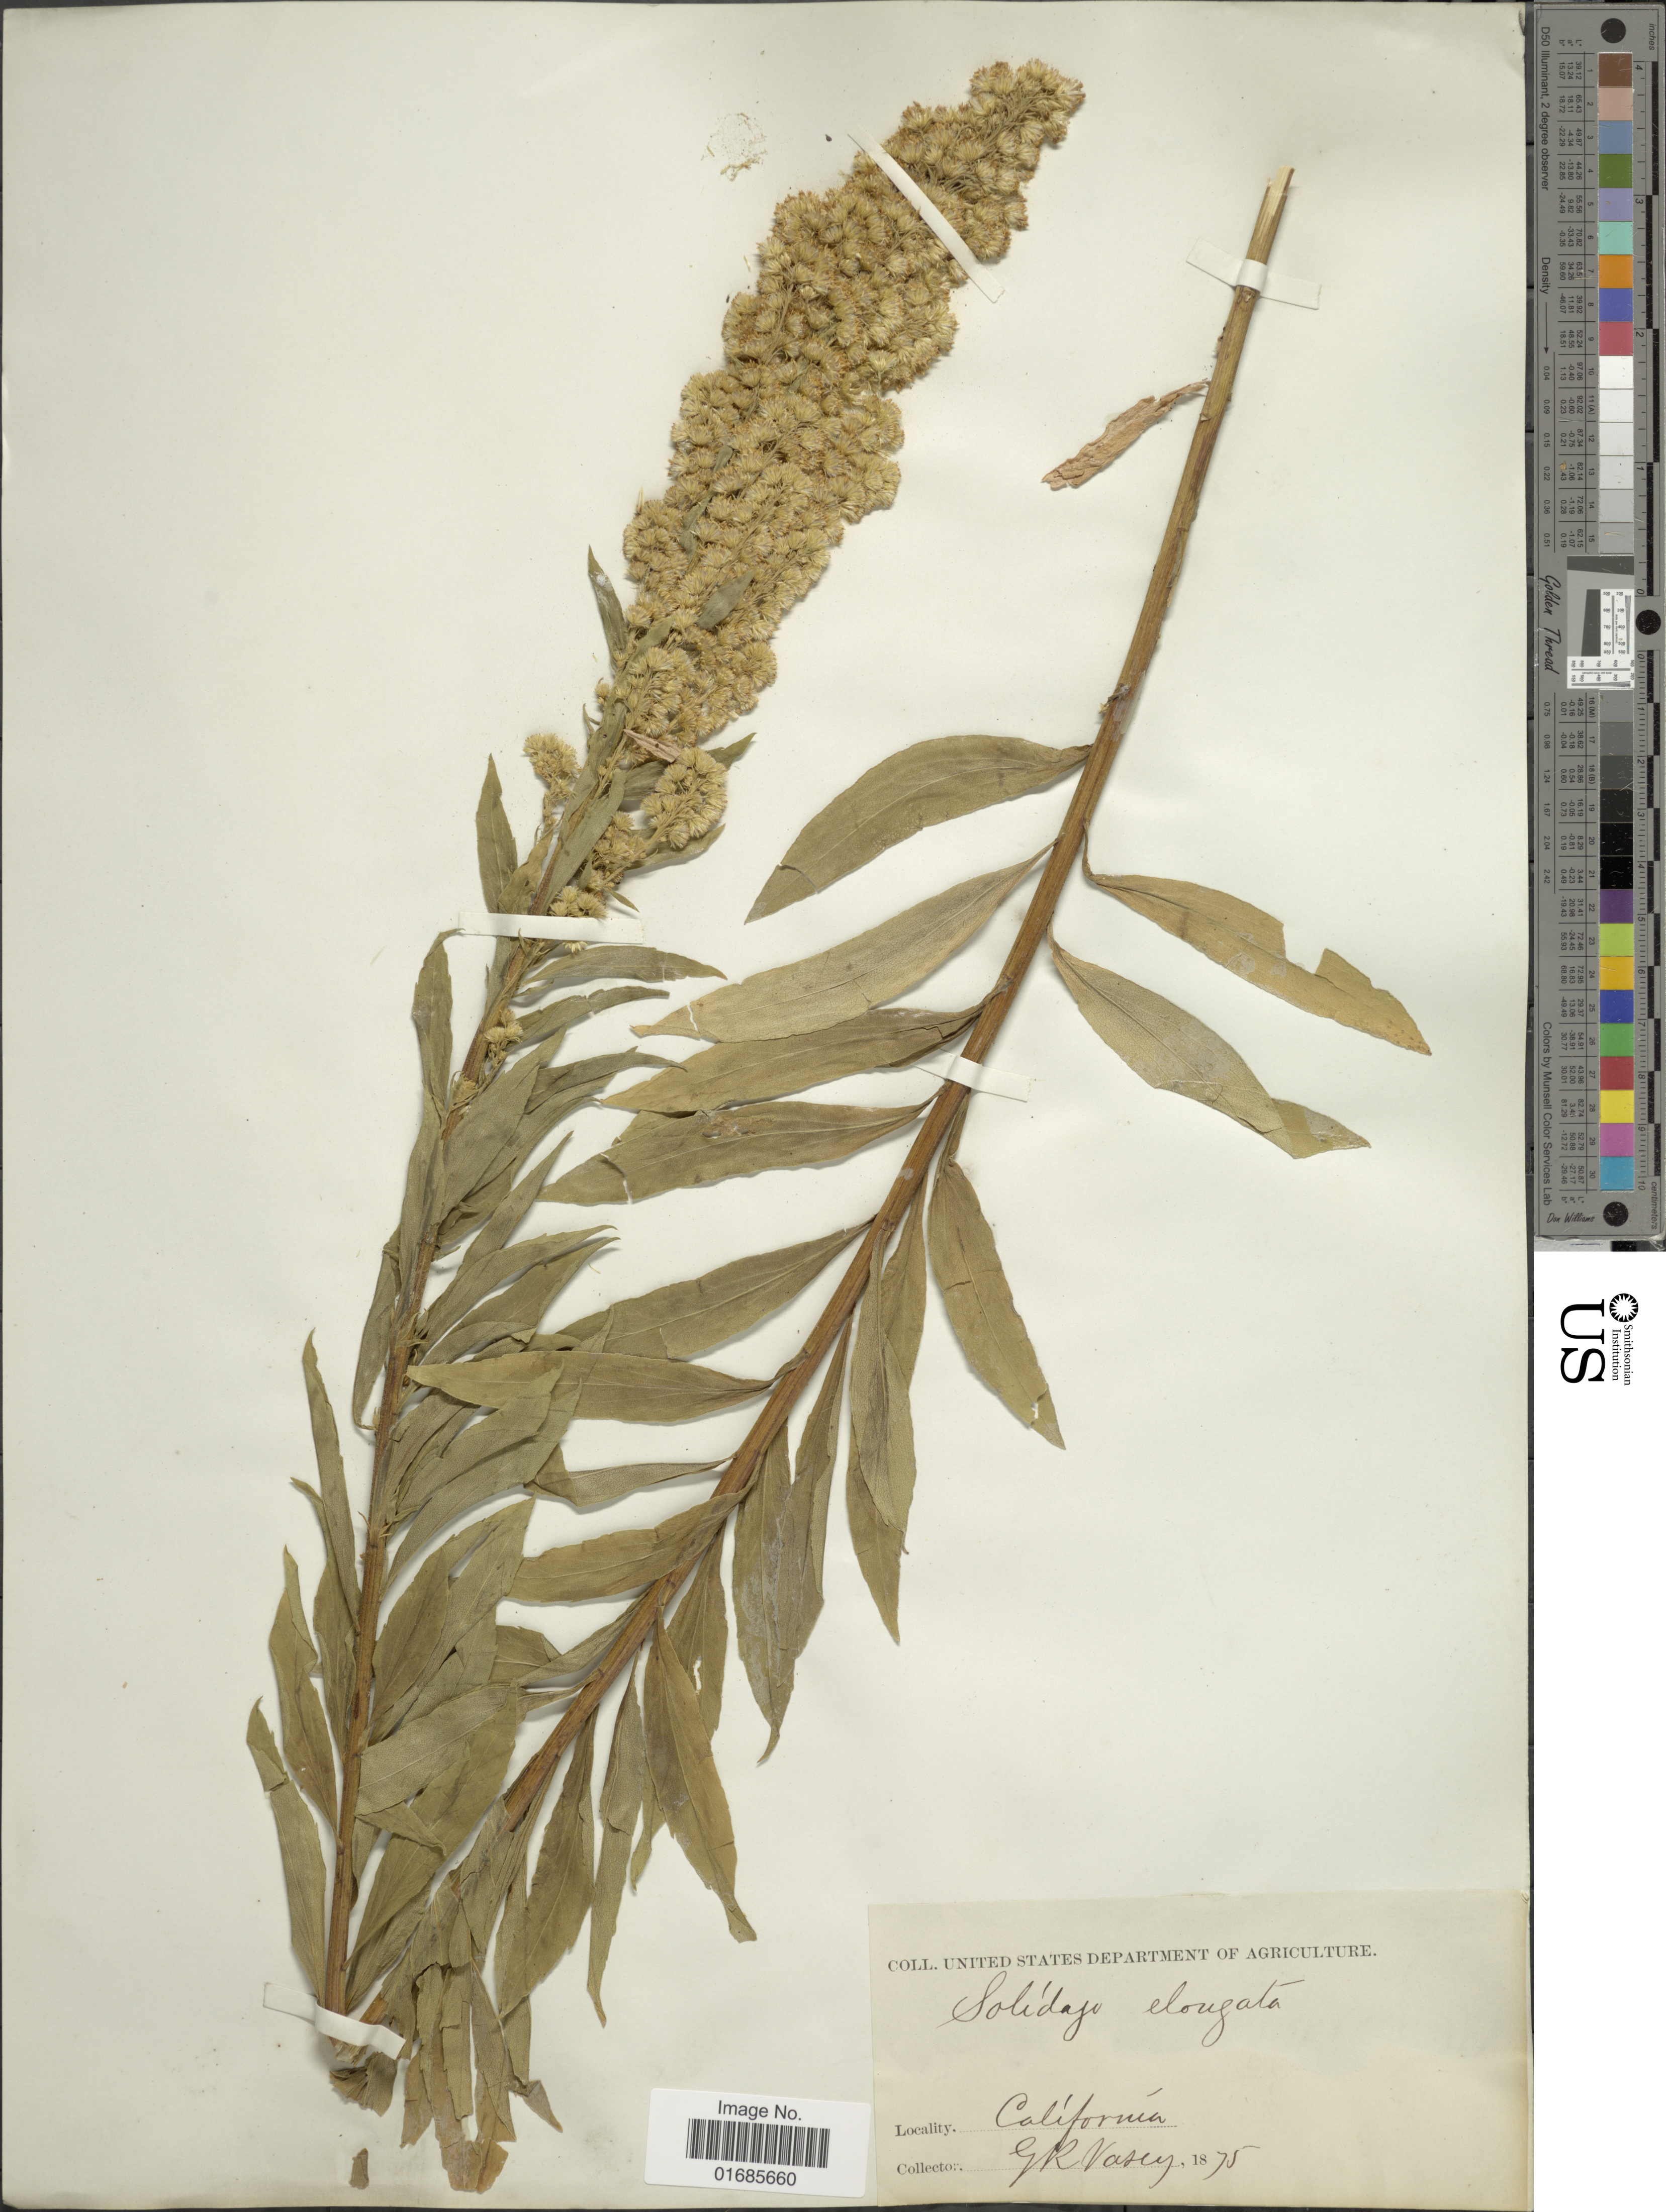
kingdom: Plantae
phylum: Tracheophyta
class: Magnoliopsida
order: Asterales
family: Asteraceae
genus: Solidago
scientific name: Solidago canadensis var. salebrosa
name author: (Piper) M.E. Jones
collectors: G. R. Vasey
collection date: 1875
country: United States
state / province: California